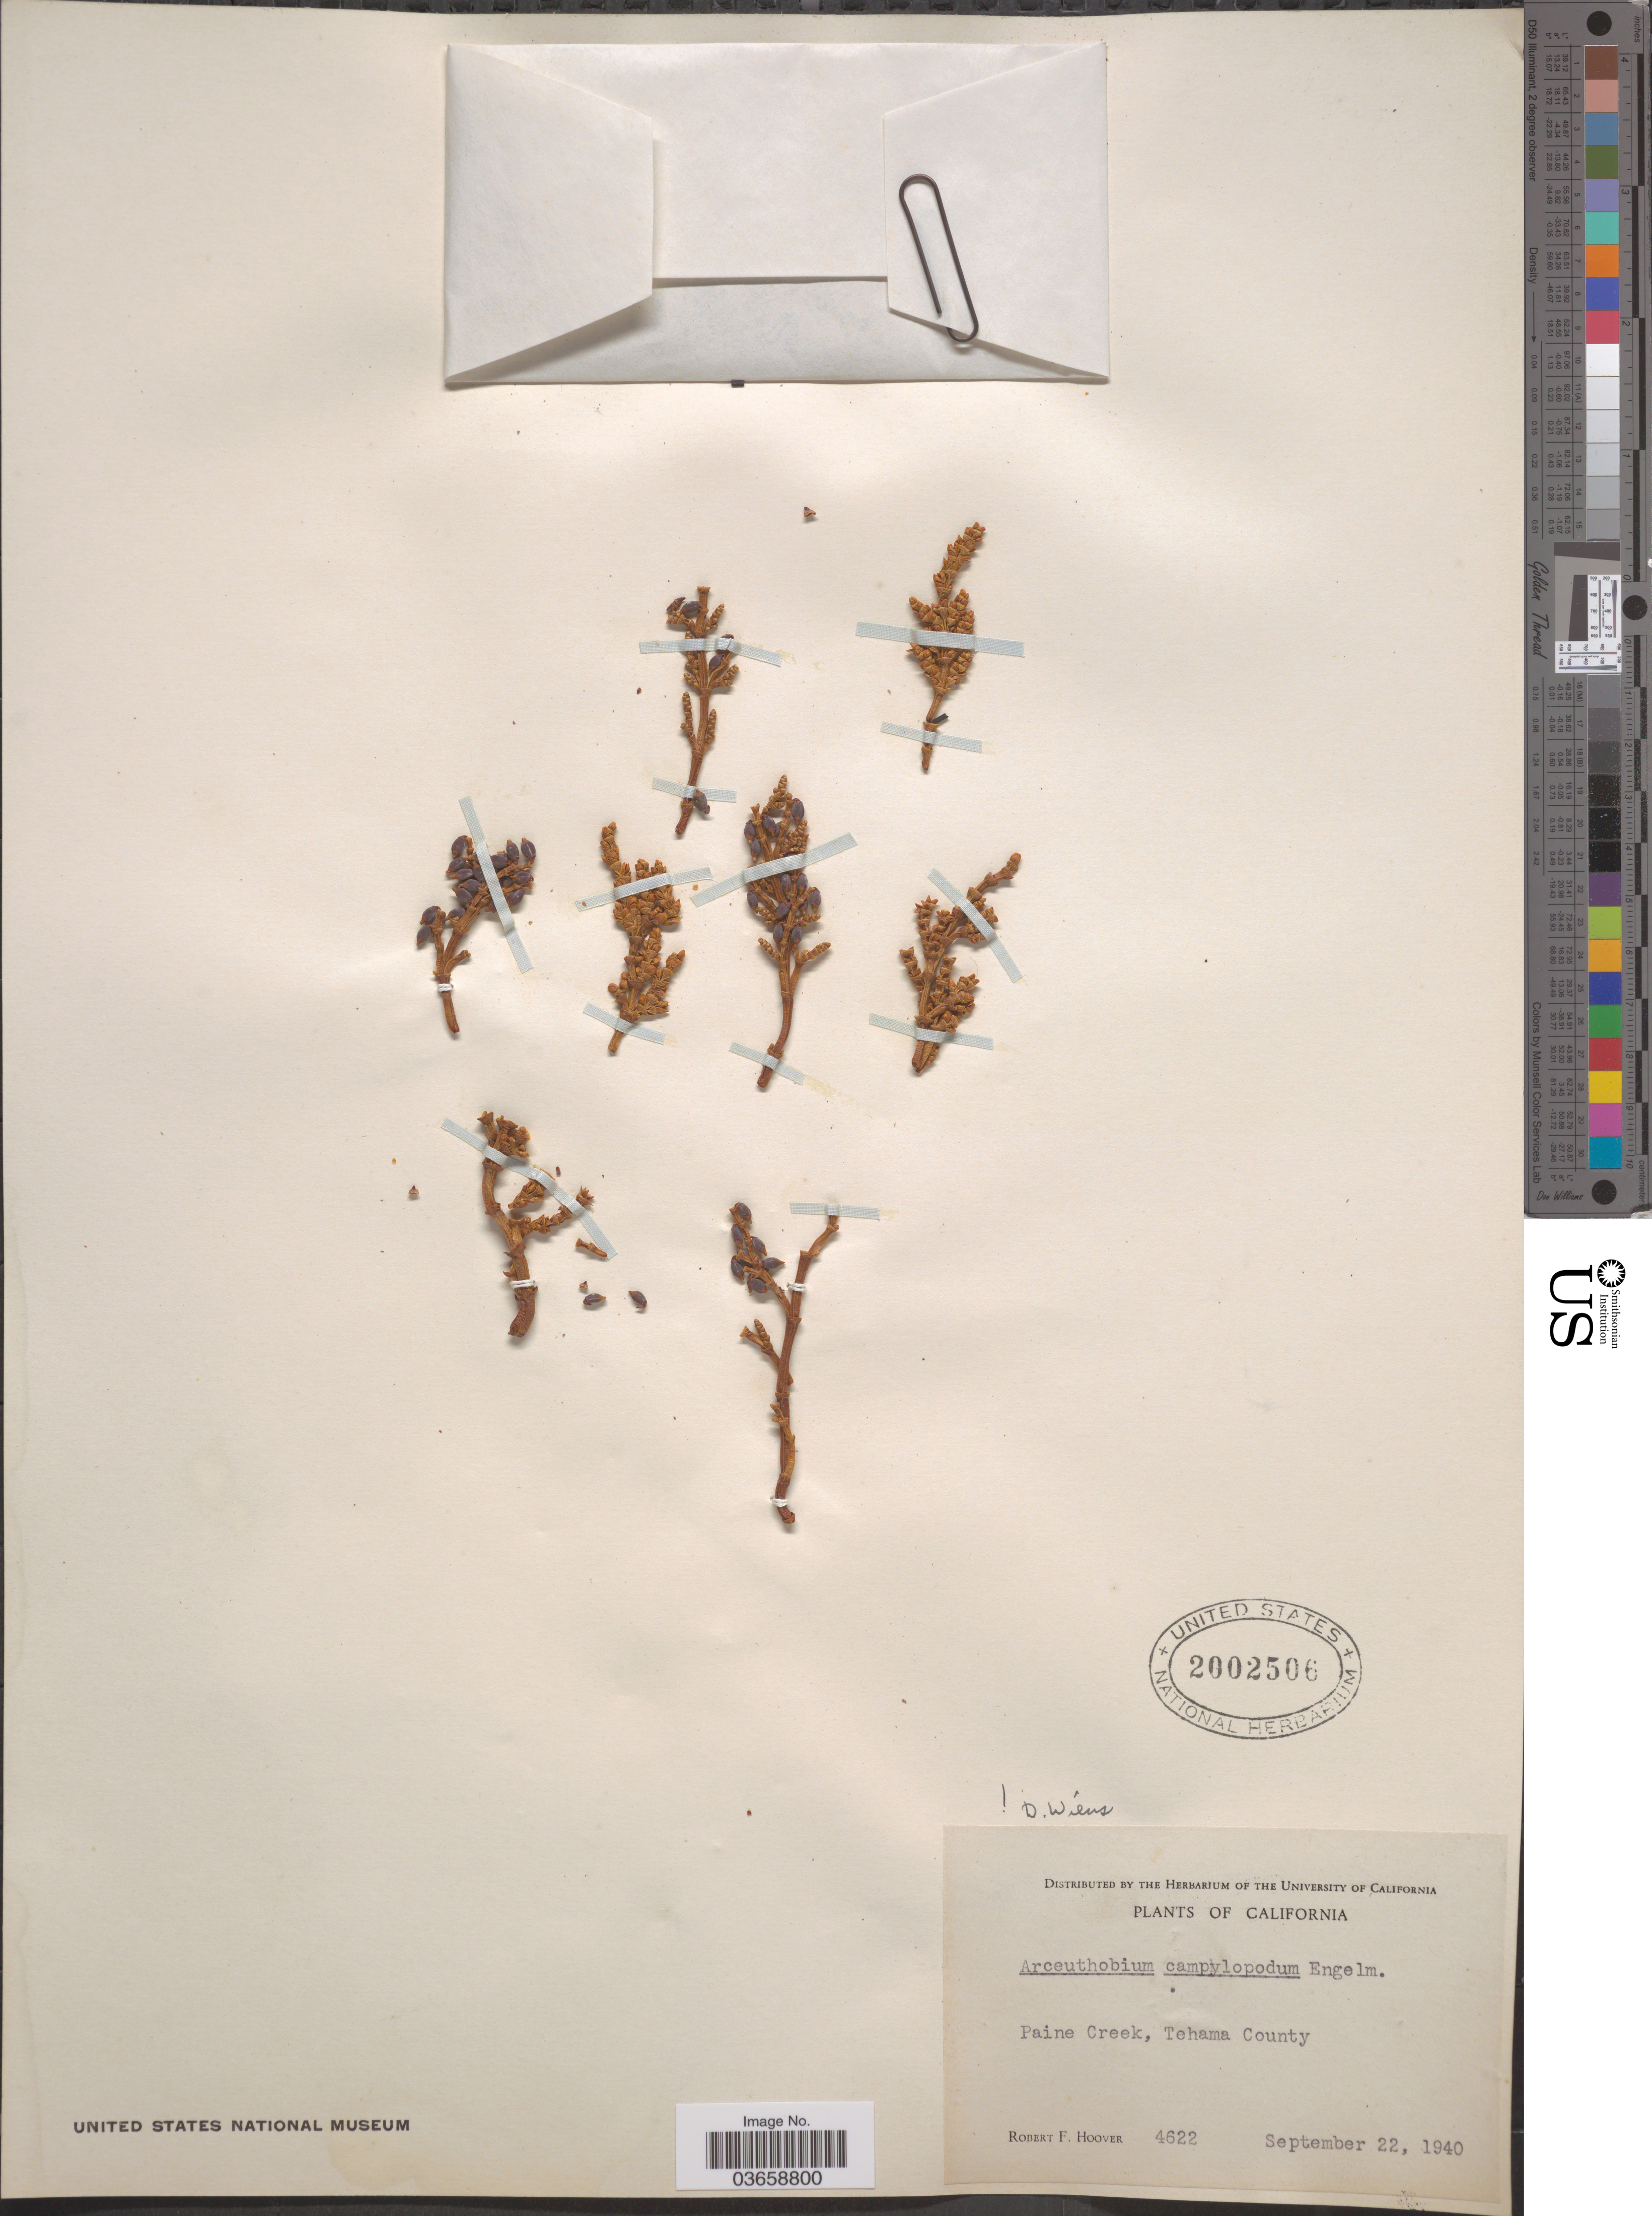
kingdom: Plantae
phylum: Tracheophyta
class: Magnoliopsida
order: Santalales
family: Viscaceae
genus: Arceuthobium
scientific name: Arceuthobium campylopodum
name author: Engelm.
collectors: R. F. Hoover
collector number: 4622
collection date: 1940-09-22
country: United States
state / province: California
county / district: Tehama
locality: Paine Creek, Tehama County.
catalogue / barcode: US 2002506